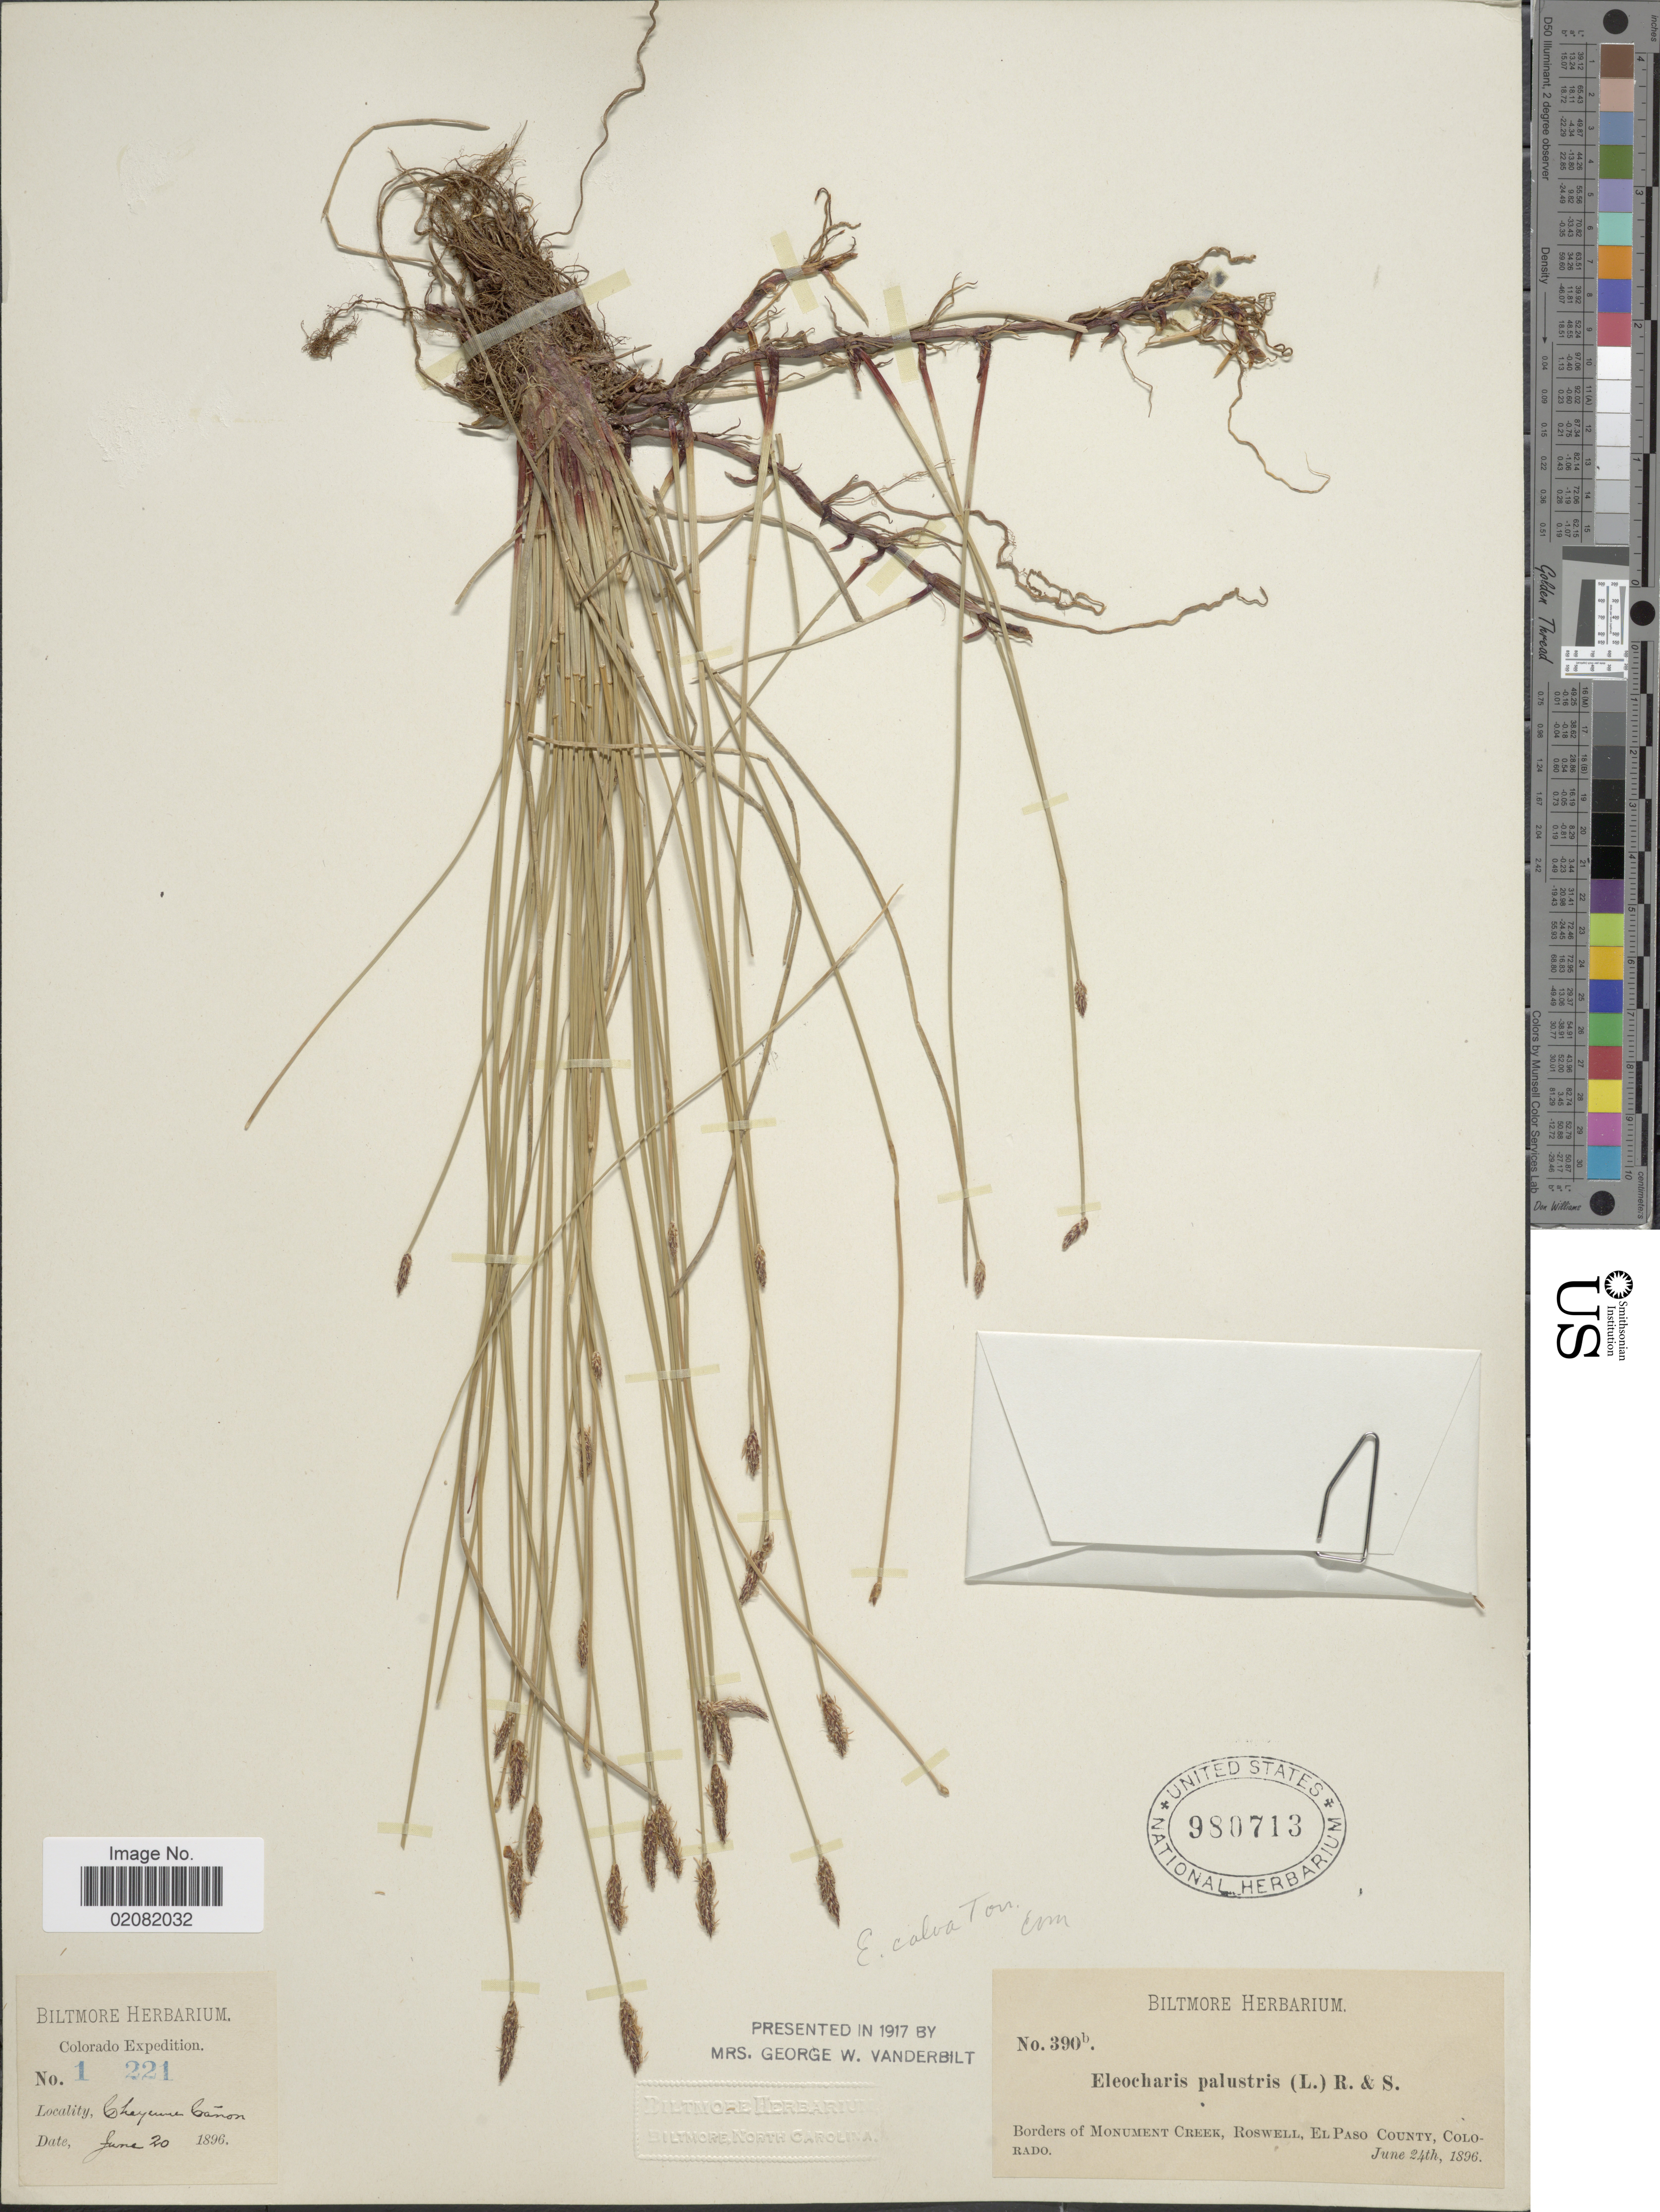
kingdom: Plantae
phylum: Tracheophyta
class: Liliopsida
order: Poales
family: Cyperaceae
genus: Eleocharis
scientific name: Eleocharis erythropoda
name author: Steud.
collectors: ex herb. Biltmore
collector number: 390b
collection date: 1896-06-24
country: United States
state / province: Colorado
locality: Borders of Monument Creek, Roswell, El Paso County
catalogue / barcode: US 980713